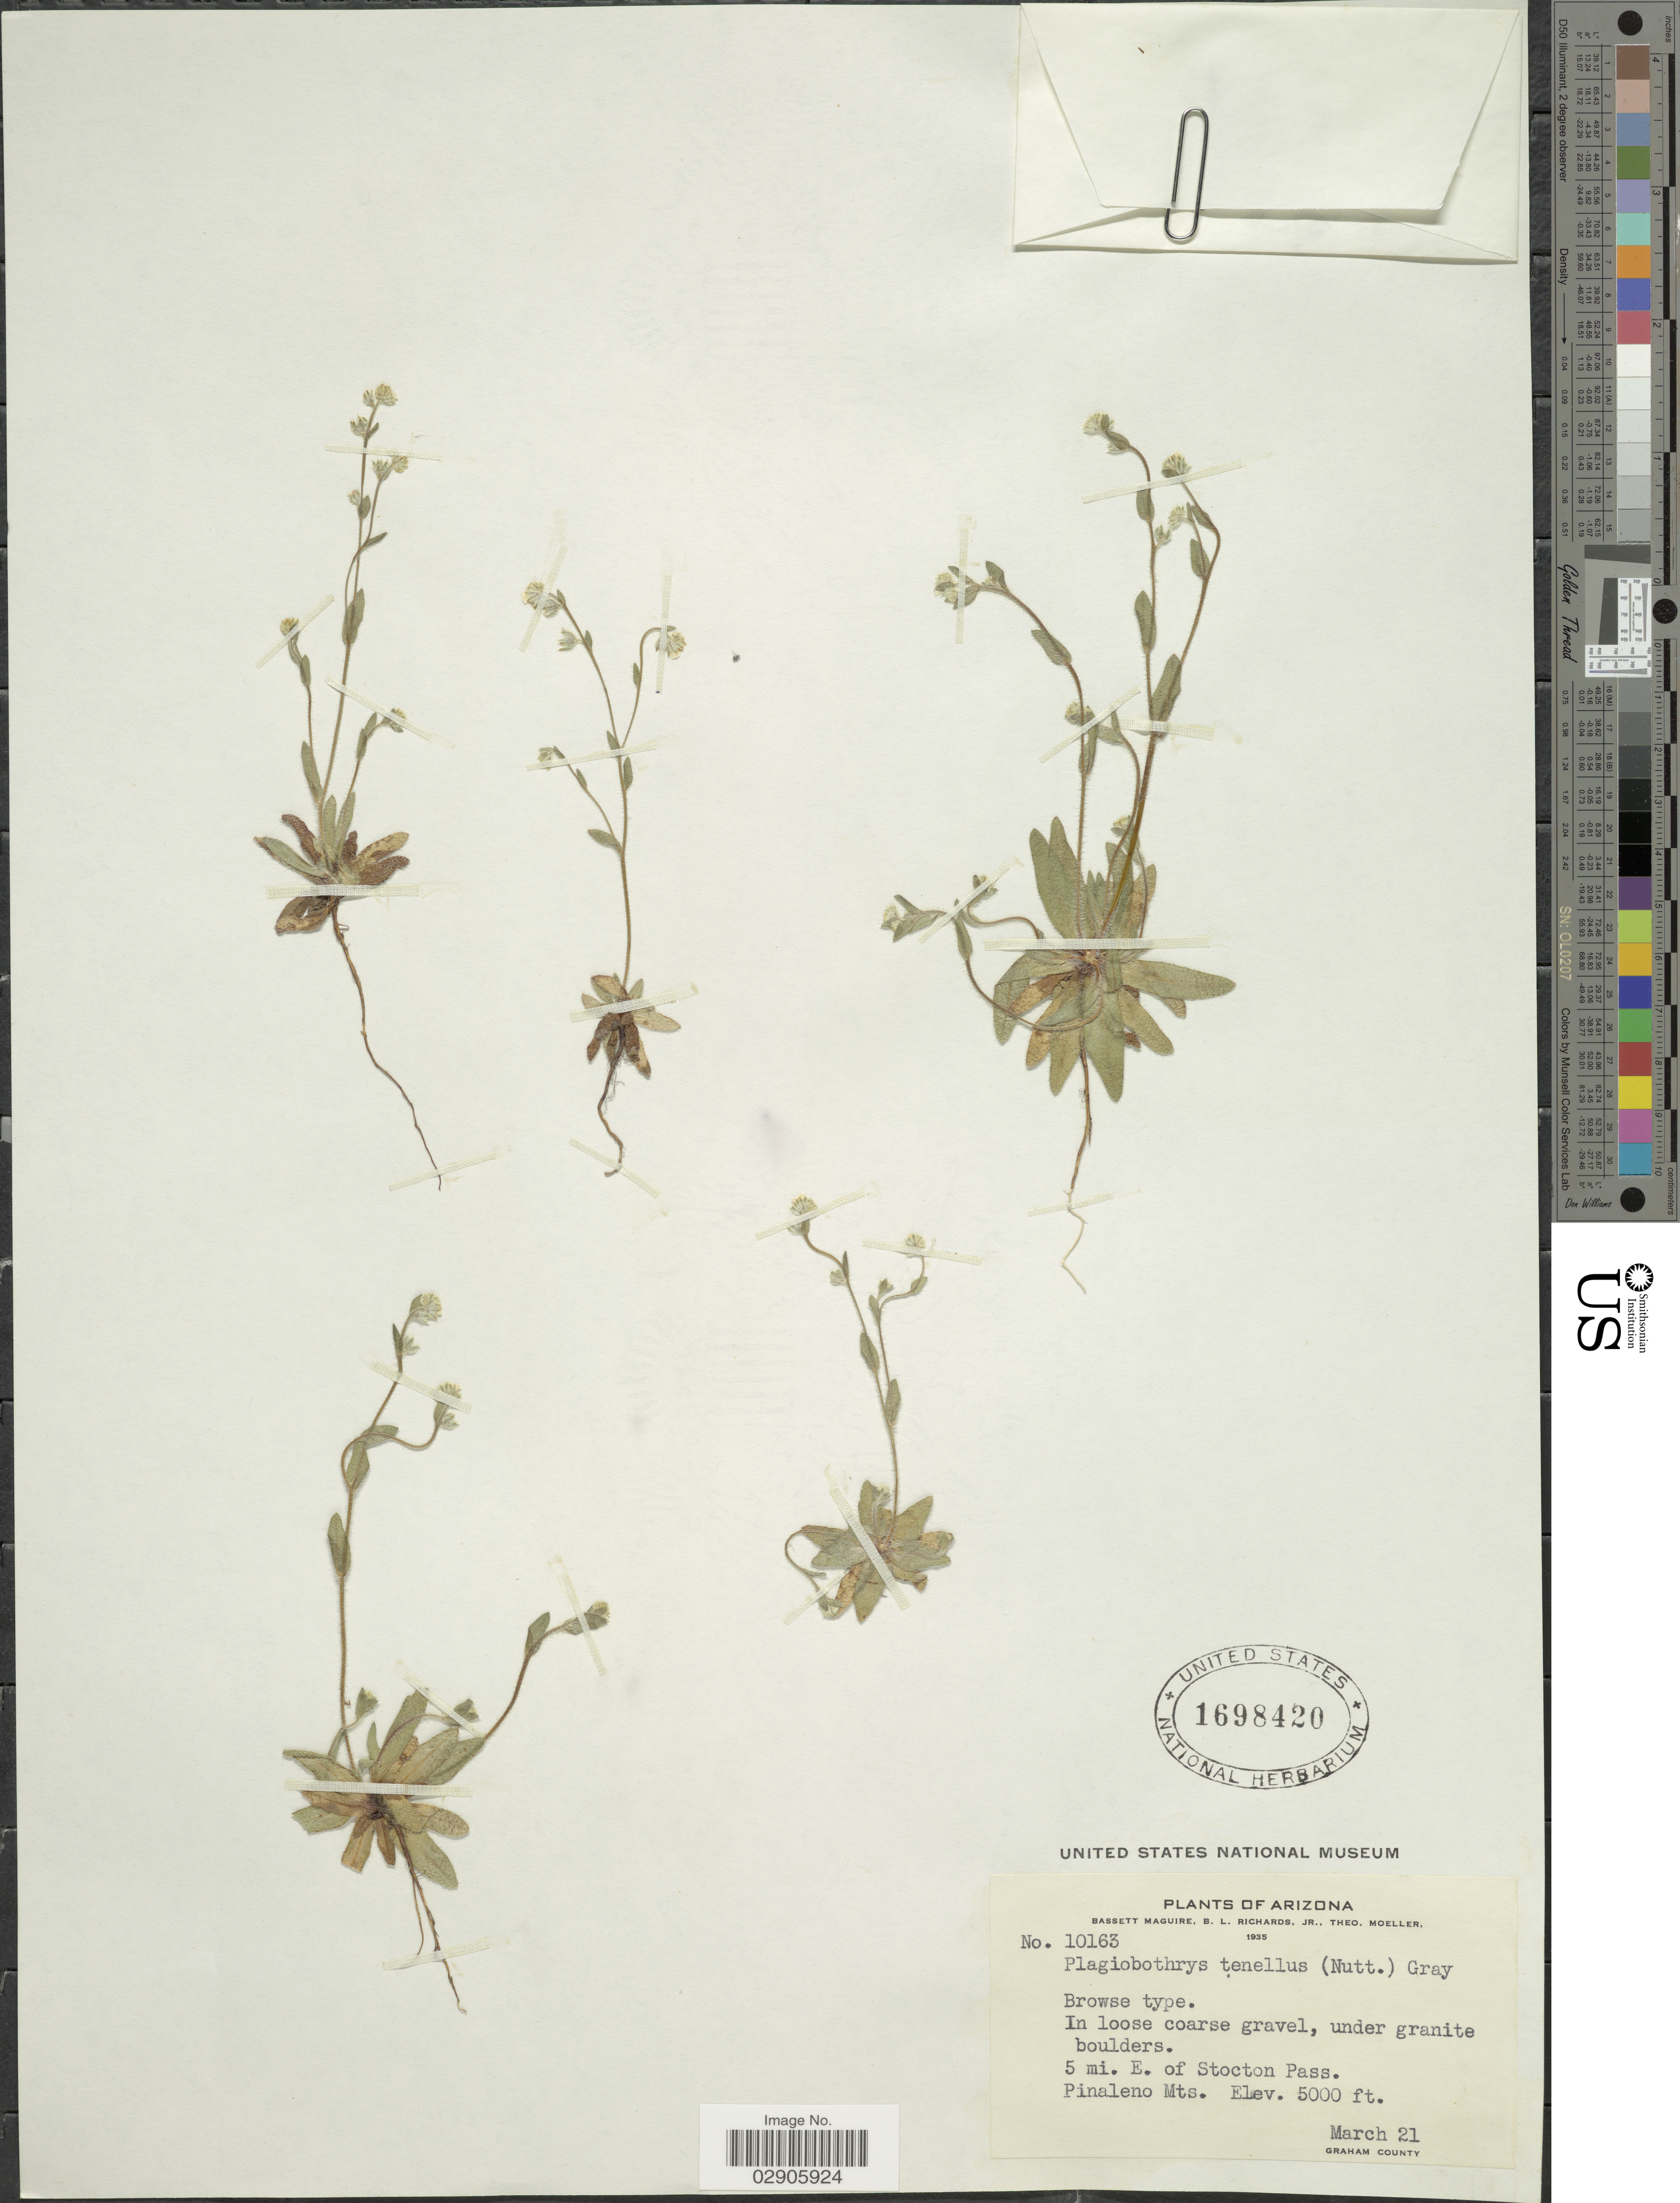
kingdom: Plantae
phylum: Tracheophyta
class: Magnoliopsida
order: Boraginales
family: Boraginaceae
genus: Plagiobothrys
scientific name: Plagiobothrys tenellus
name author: (Nutt.) A. Gray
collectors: B. Maguire, B. Richards & T. Moeller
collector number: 10163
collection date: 1935-03-21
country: United States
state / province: Arizona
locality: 5 mi. E. of Stocton Pass. Pinaleno Mts. Graham County.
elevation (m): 1524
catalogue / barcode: US 1698420